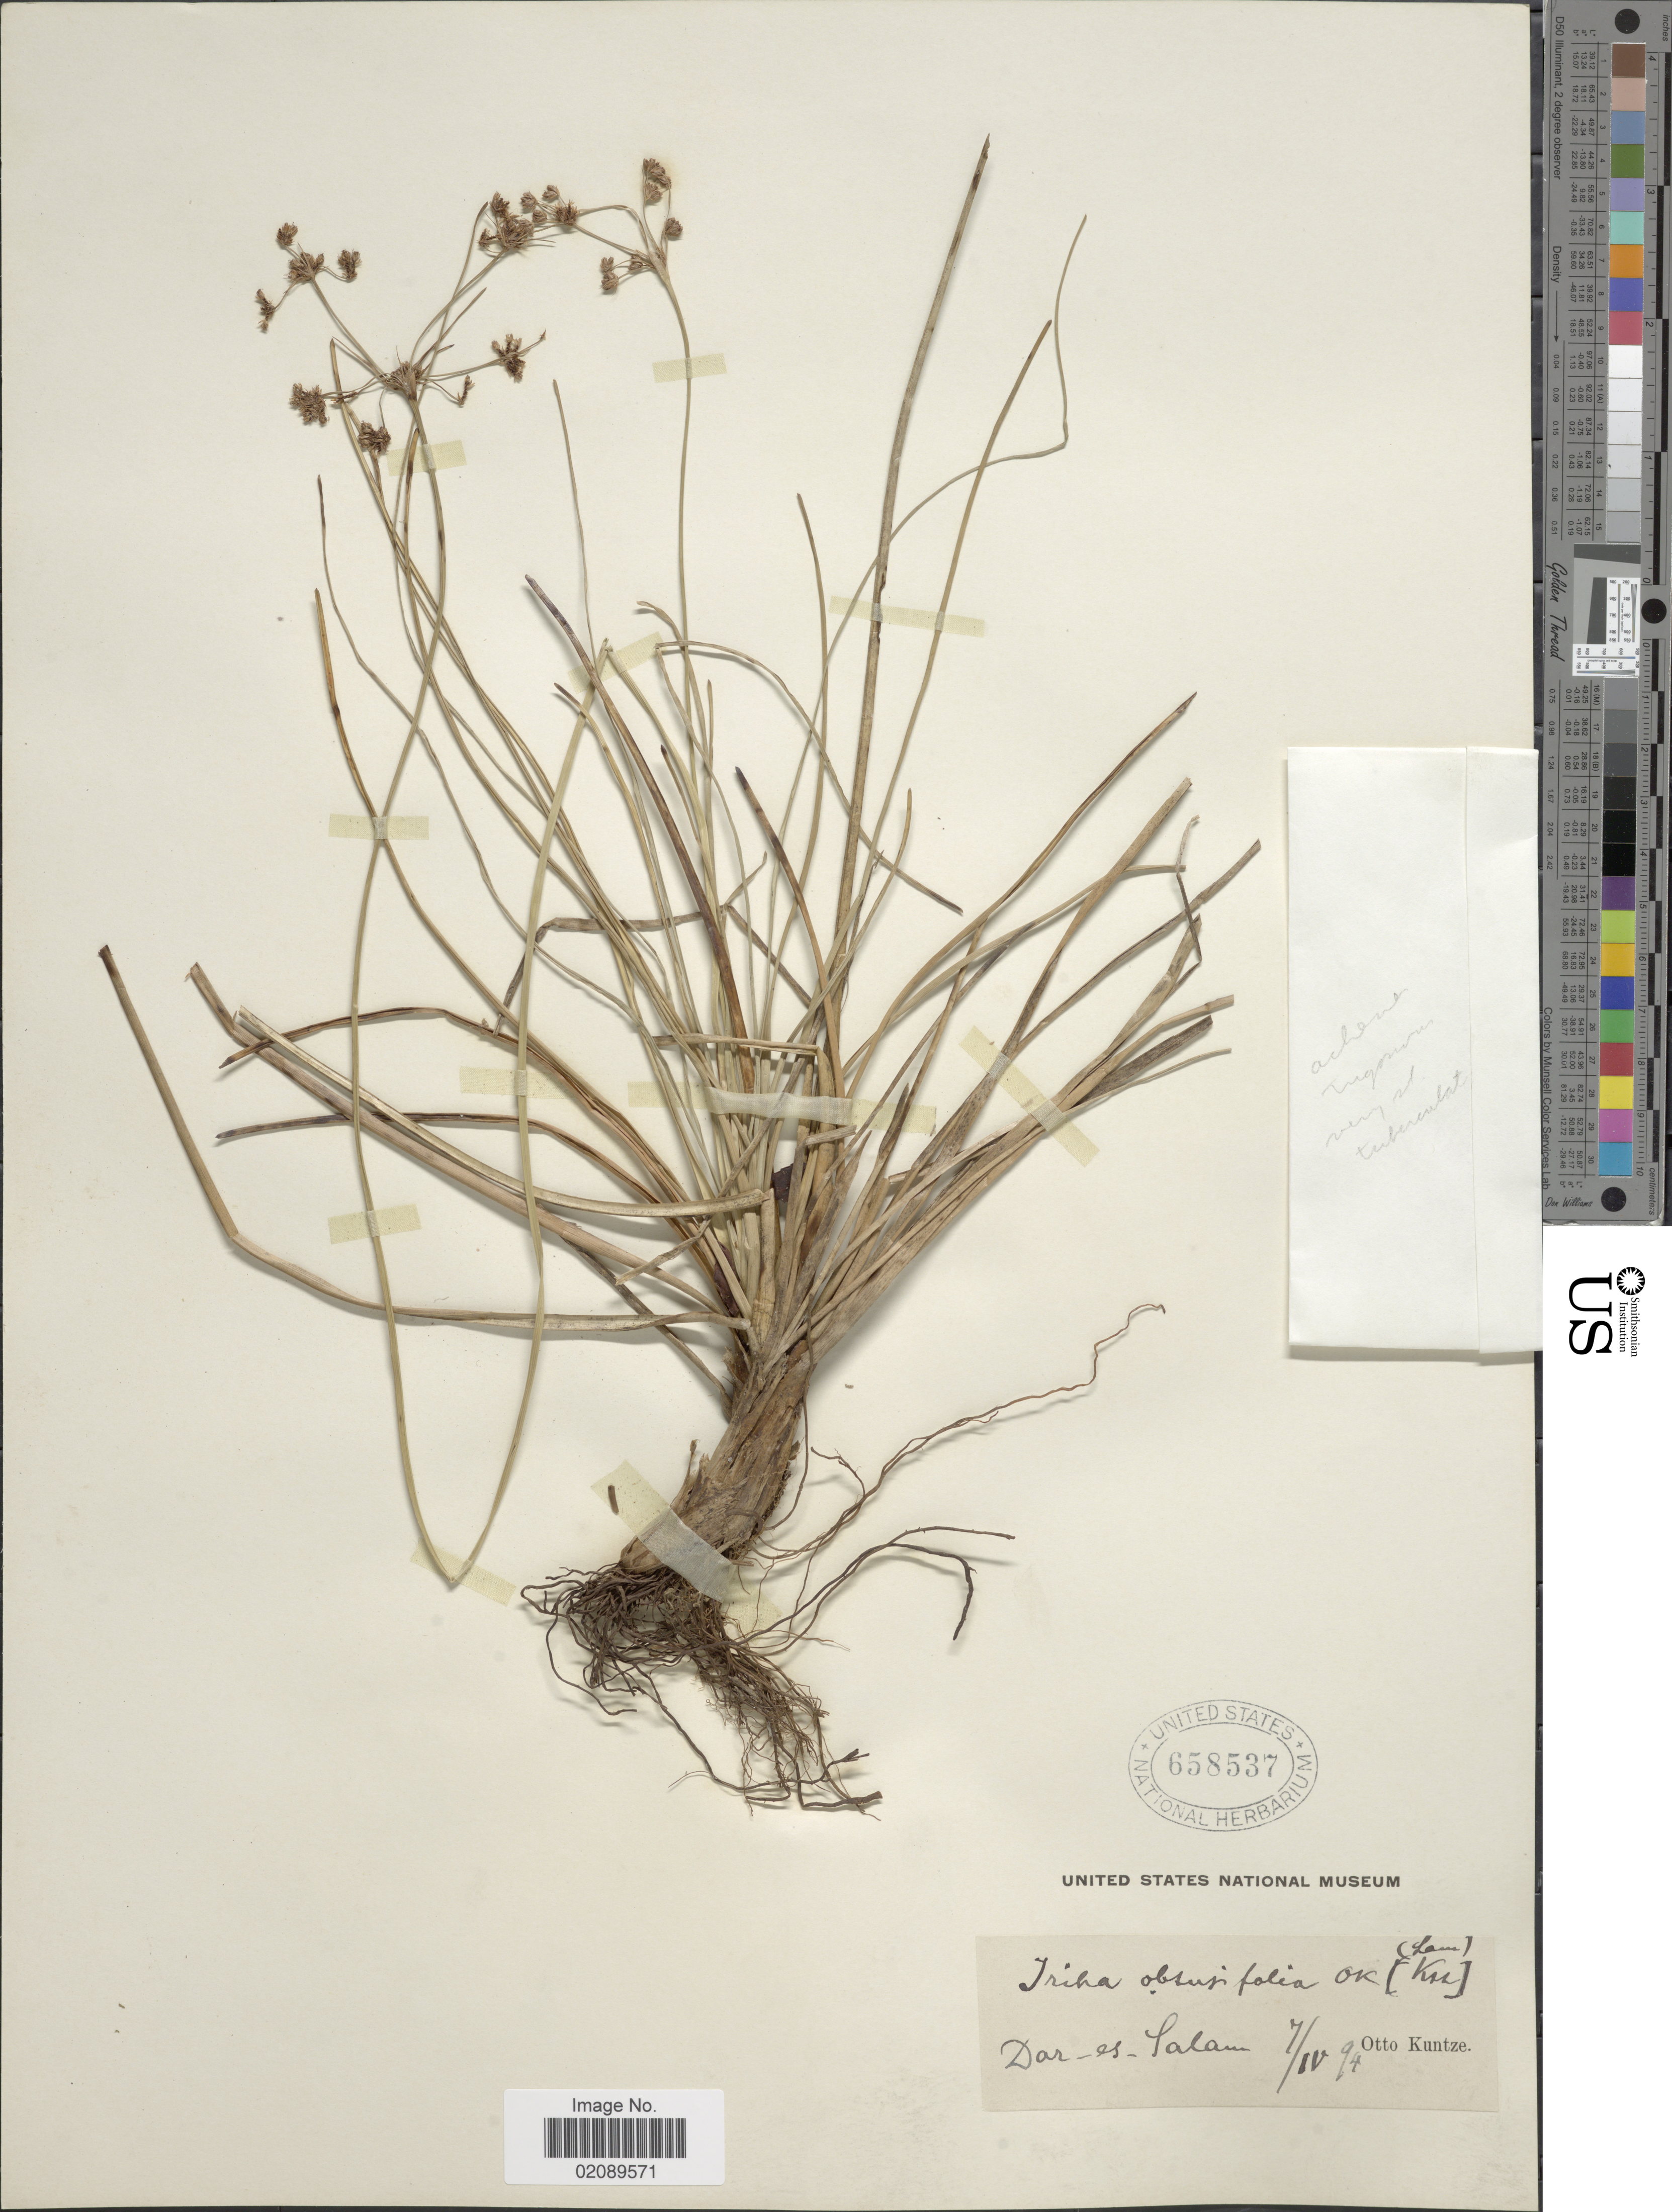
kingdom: Plantae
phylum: Tracheophyta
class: Liliopsida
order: Poales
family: Cyperaceae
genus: Fimbristylis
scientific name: Fimbristylis cymosa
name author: R. Br.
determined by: Strong, Mark T., (BOT), Smithsonian Institution - National Museum of Natural History (UNITED STATES)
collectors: C.E.O. Kuntze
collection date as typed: Transcribed d/m/y: 7/4/94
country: Tanzania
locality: Dar-es-Salam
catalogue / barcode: US 658537